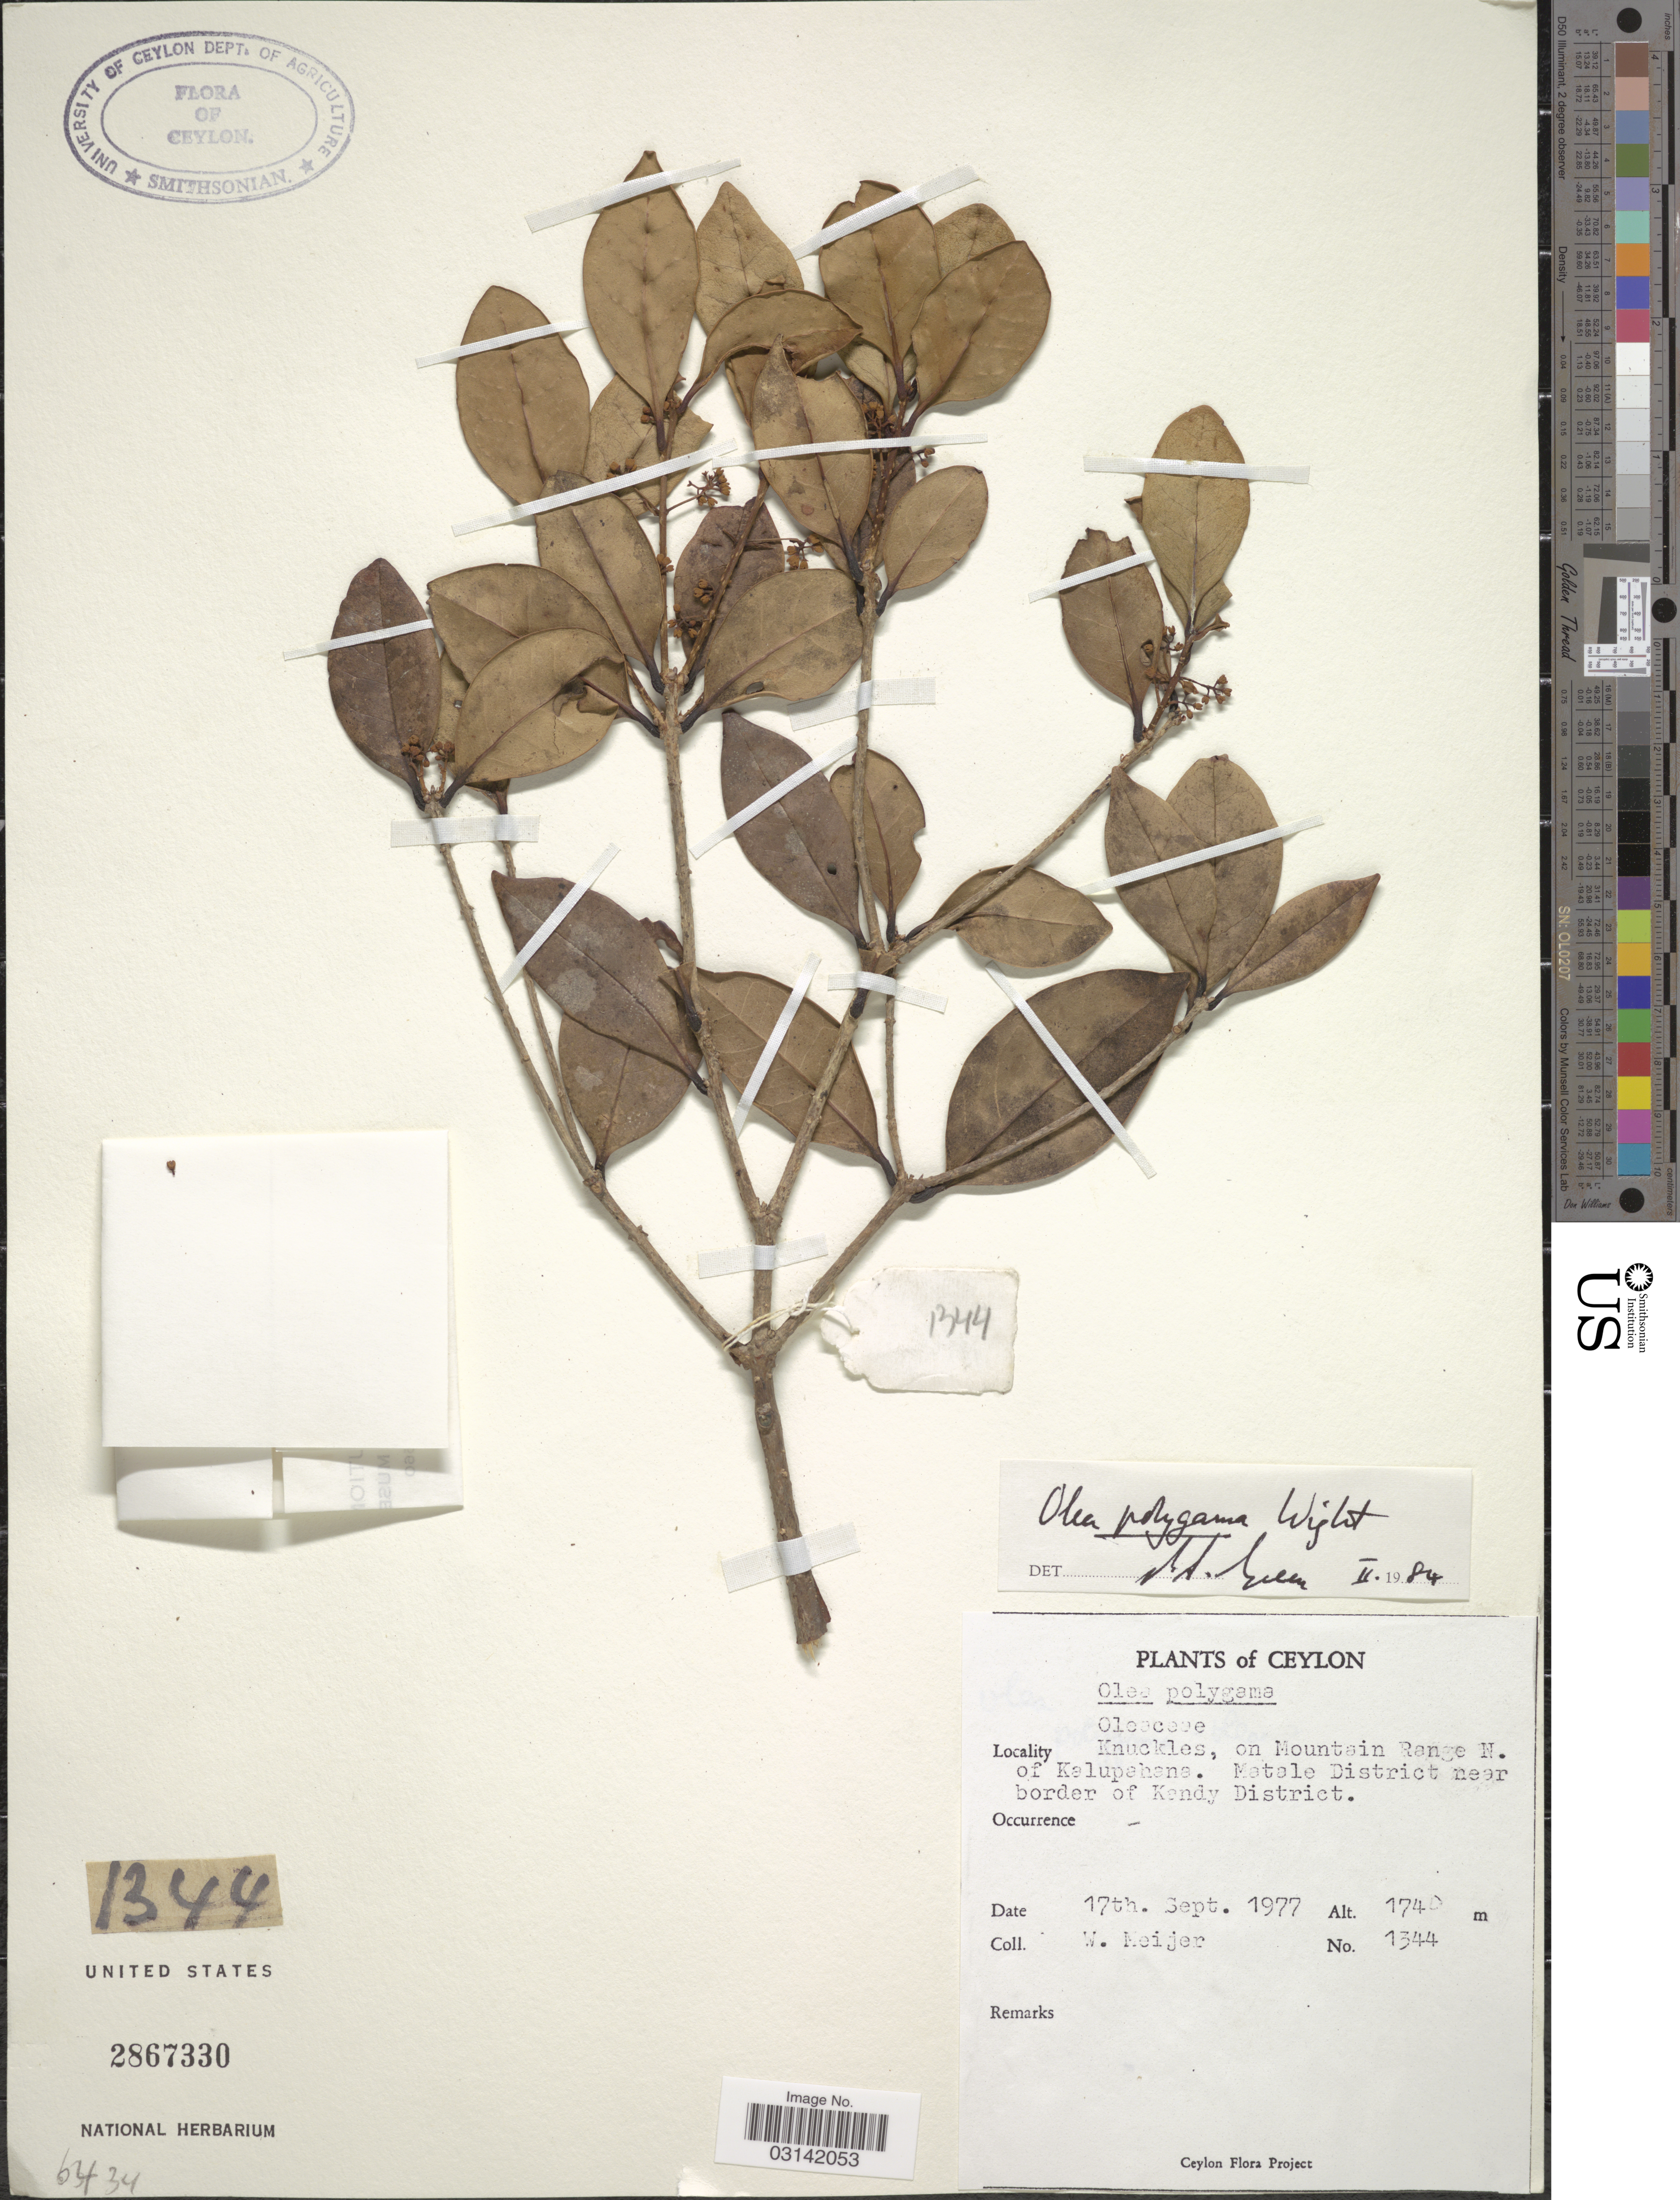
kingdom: Plantae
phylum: Tracheophyta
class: Magnoliopsida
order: Lamiales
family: Oleaceae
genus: Tetrapilus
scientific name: Tetrapilus polygamus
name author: (Wight) L.A.S. Johnson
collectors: W. Meijer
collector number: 1344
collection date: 1977-09-17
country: Sri Lanka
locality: Ceylon, Knuckles, on Mountain Range N. of Kalupahana. Matale District near border of Kandy District.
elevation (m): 1740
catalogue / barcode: US 2867330